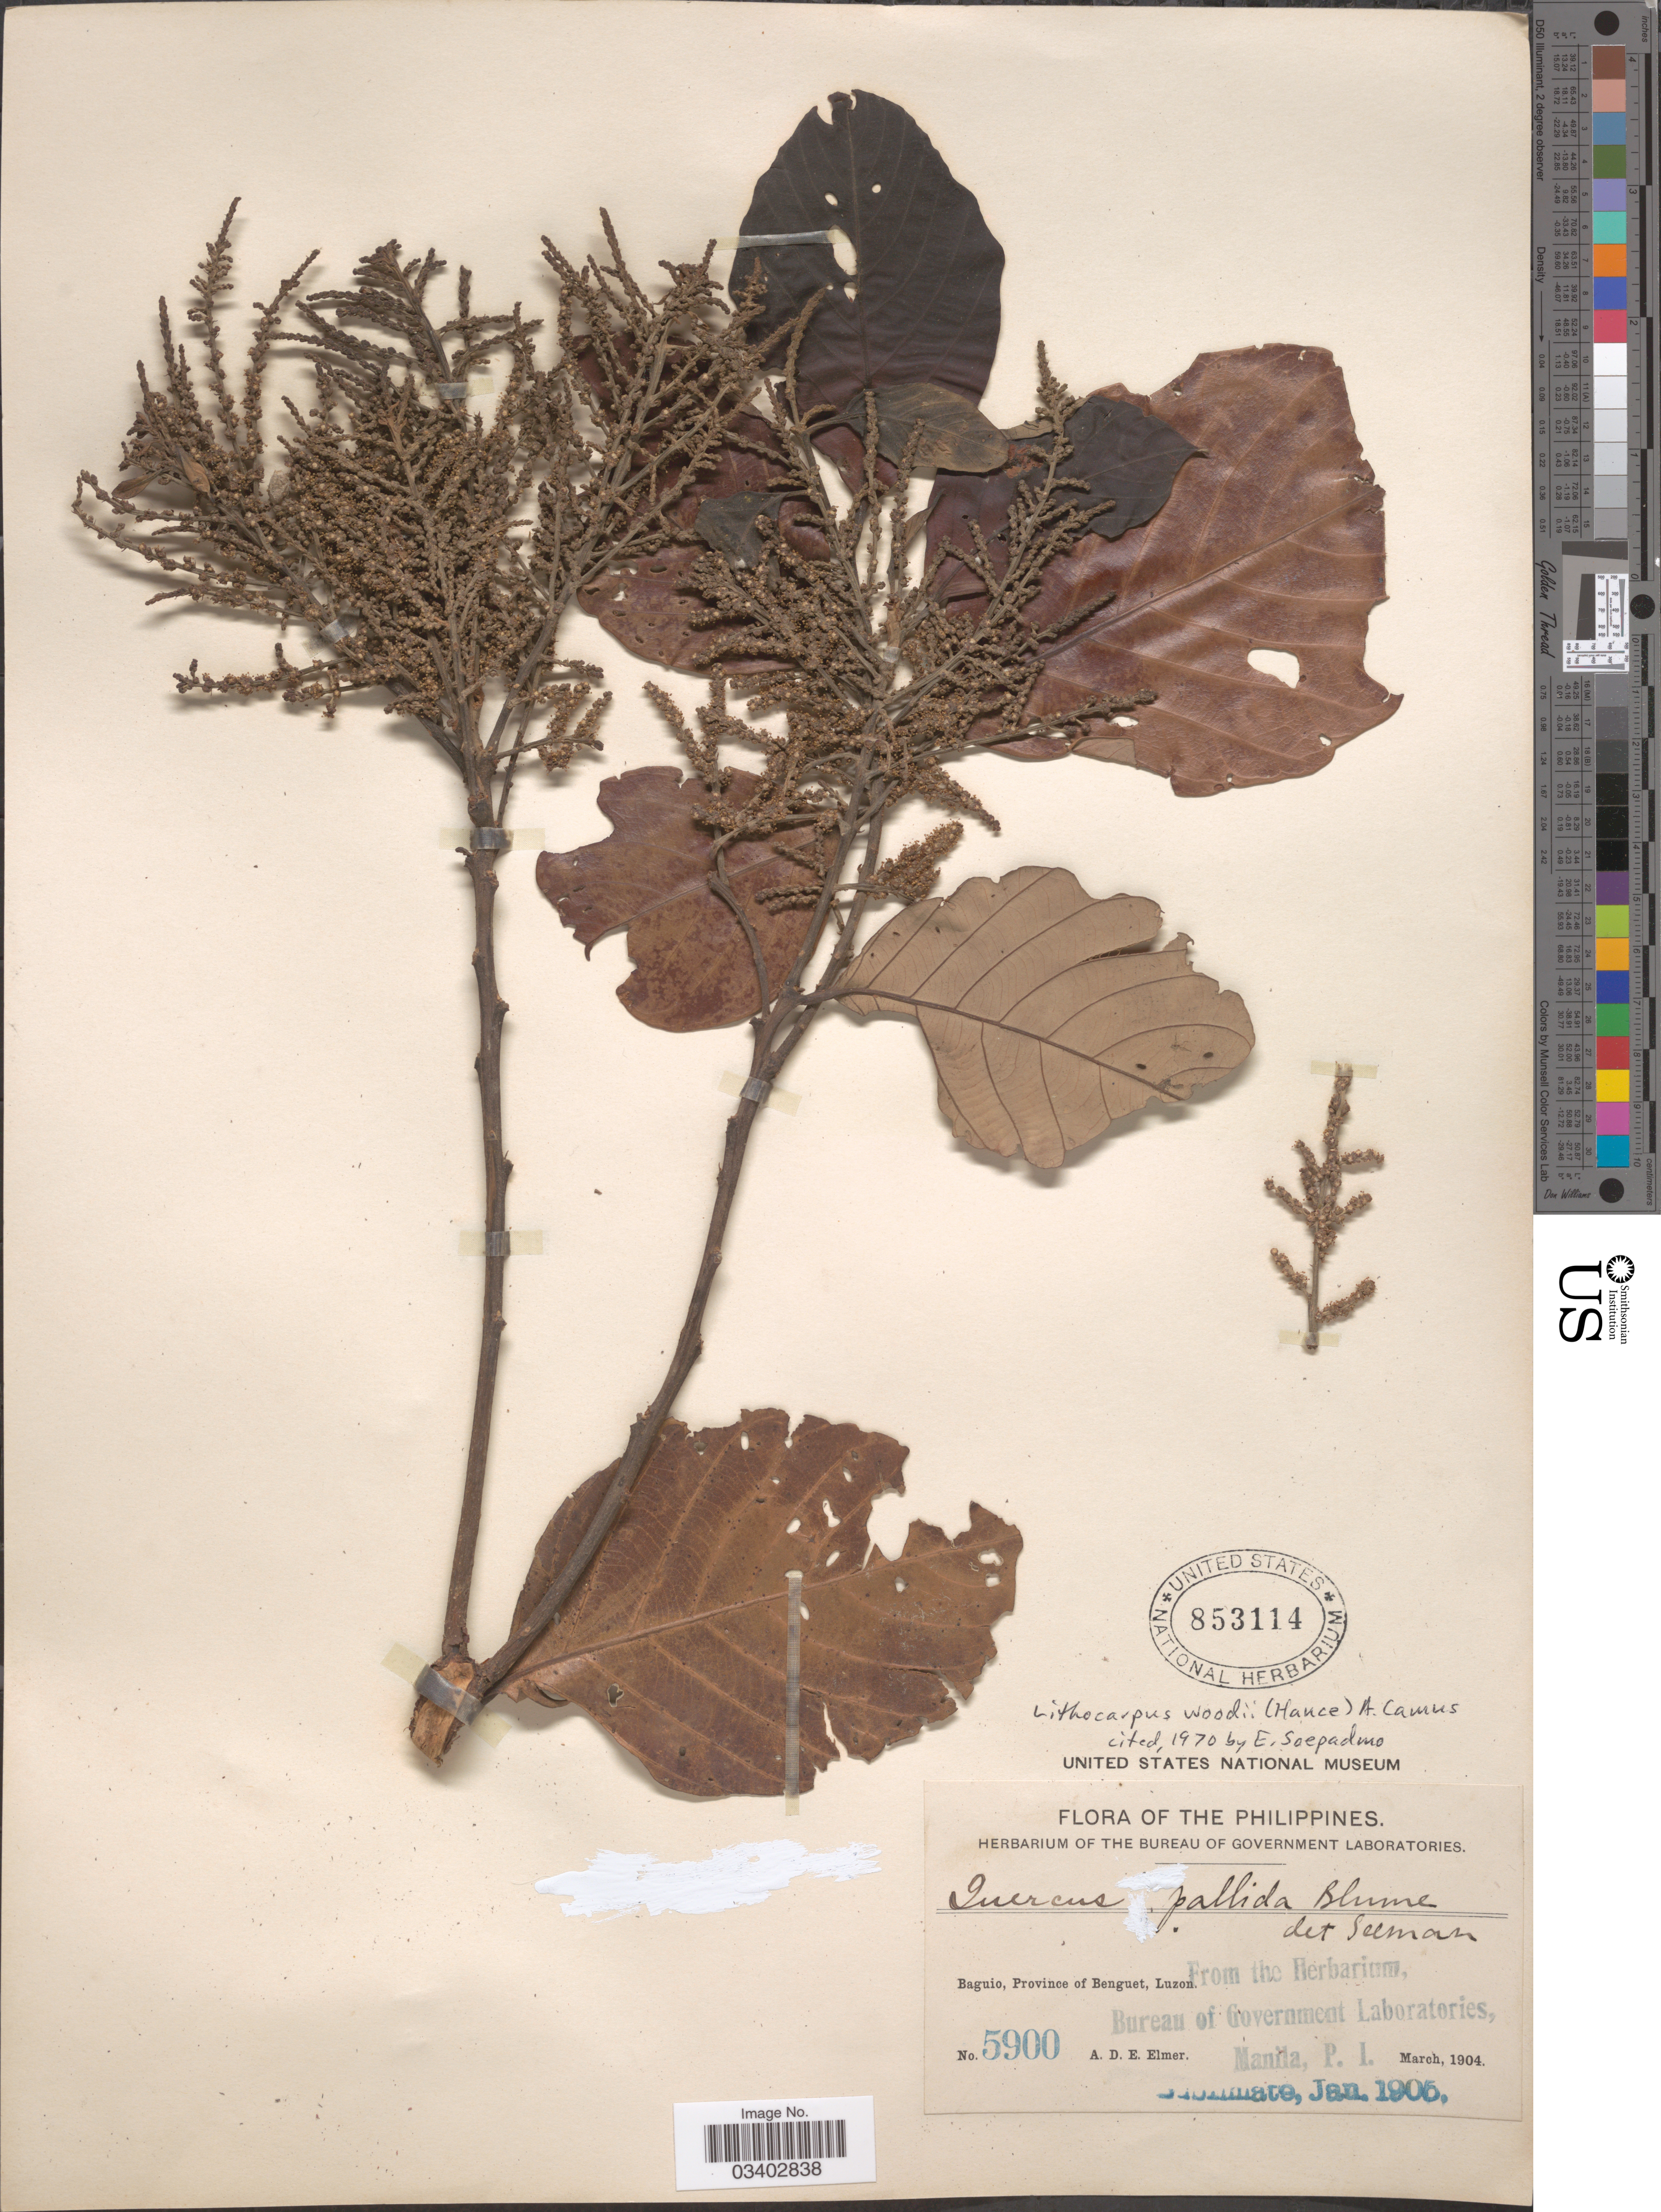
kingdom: Plantae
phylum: Tracheophyta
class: Magnoliopsida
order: Fagales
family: Fagaceae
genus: Lithocarpus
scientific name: Lithocarpus woodii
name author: (Hance) A. Camus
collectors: A. D. E. Elmer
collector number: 5900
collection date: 1904-03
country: Philippines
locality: Baguio, Province of Benguet, Luzon.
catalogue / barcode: US 853114